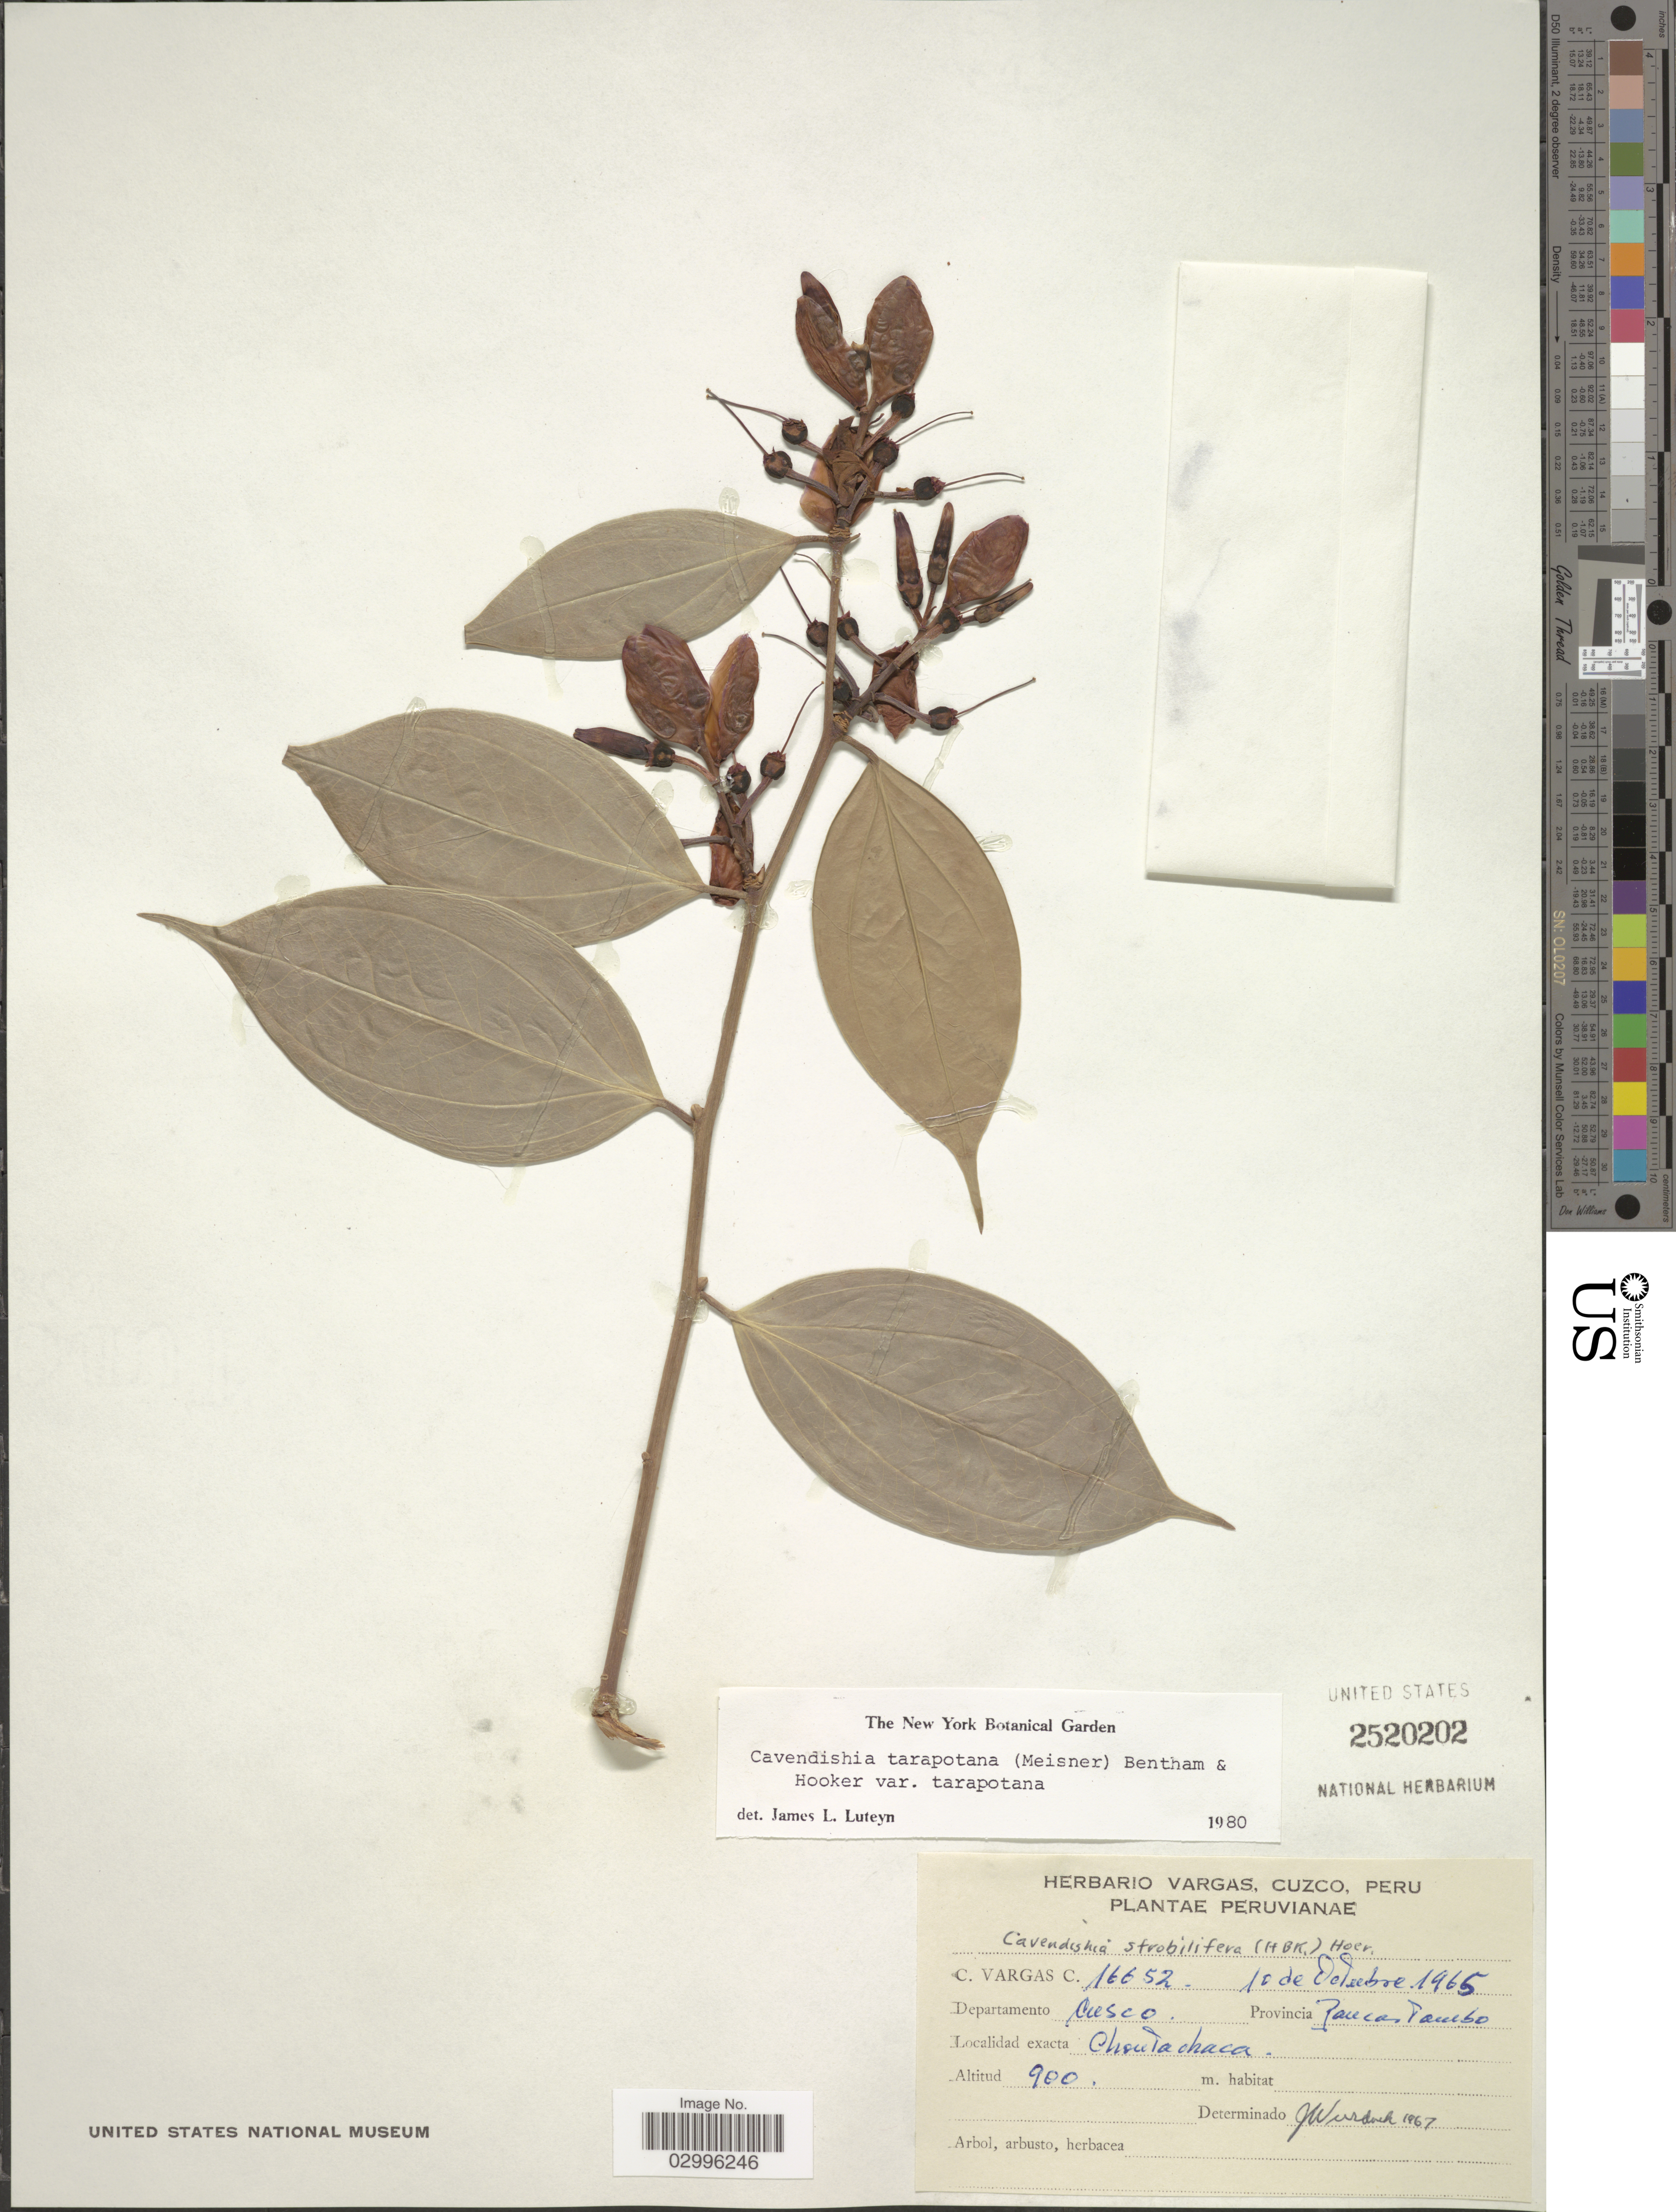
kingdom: Plantae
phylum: Tracheophyta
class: Magnoliopsida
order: Ericales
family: Ericaceae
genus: Cavendishia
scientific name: Cavendishia tarapotana var. tarapotana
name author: (Meisn.) Benth. & Hook.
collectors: C. Vargas Calderón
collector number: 16652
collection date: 1965-10-10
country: Peru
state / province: Cusco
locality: Chontachaca, Provincia Paucartambo, Departamento Cusco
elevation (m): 900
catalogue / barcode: US 2520202